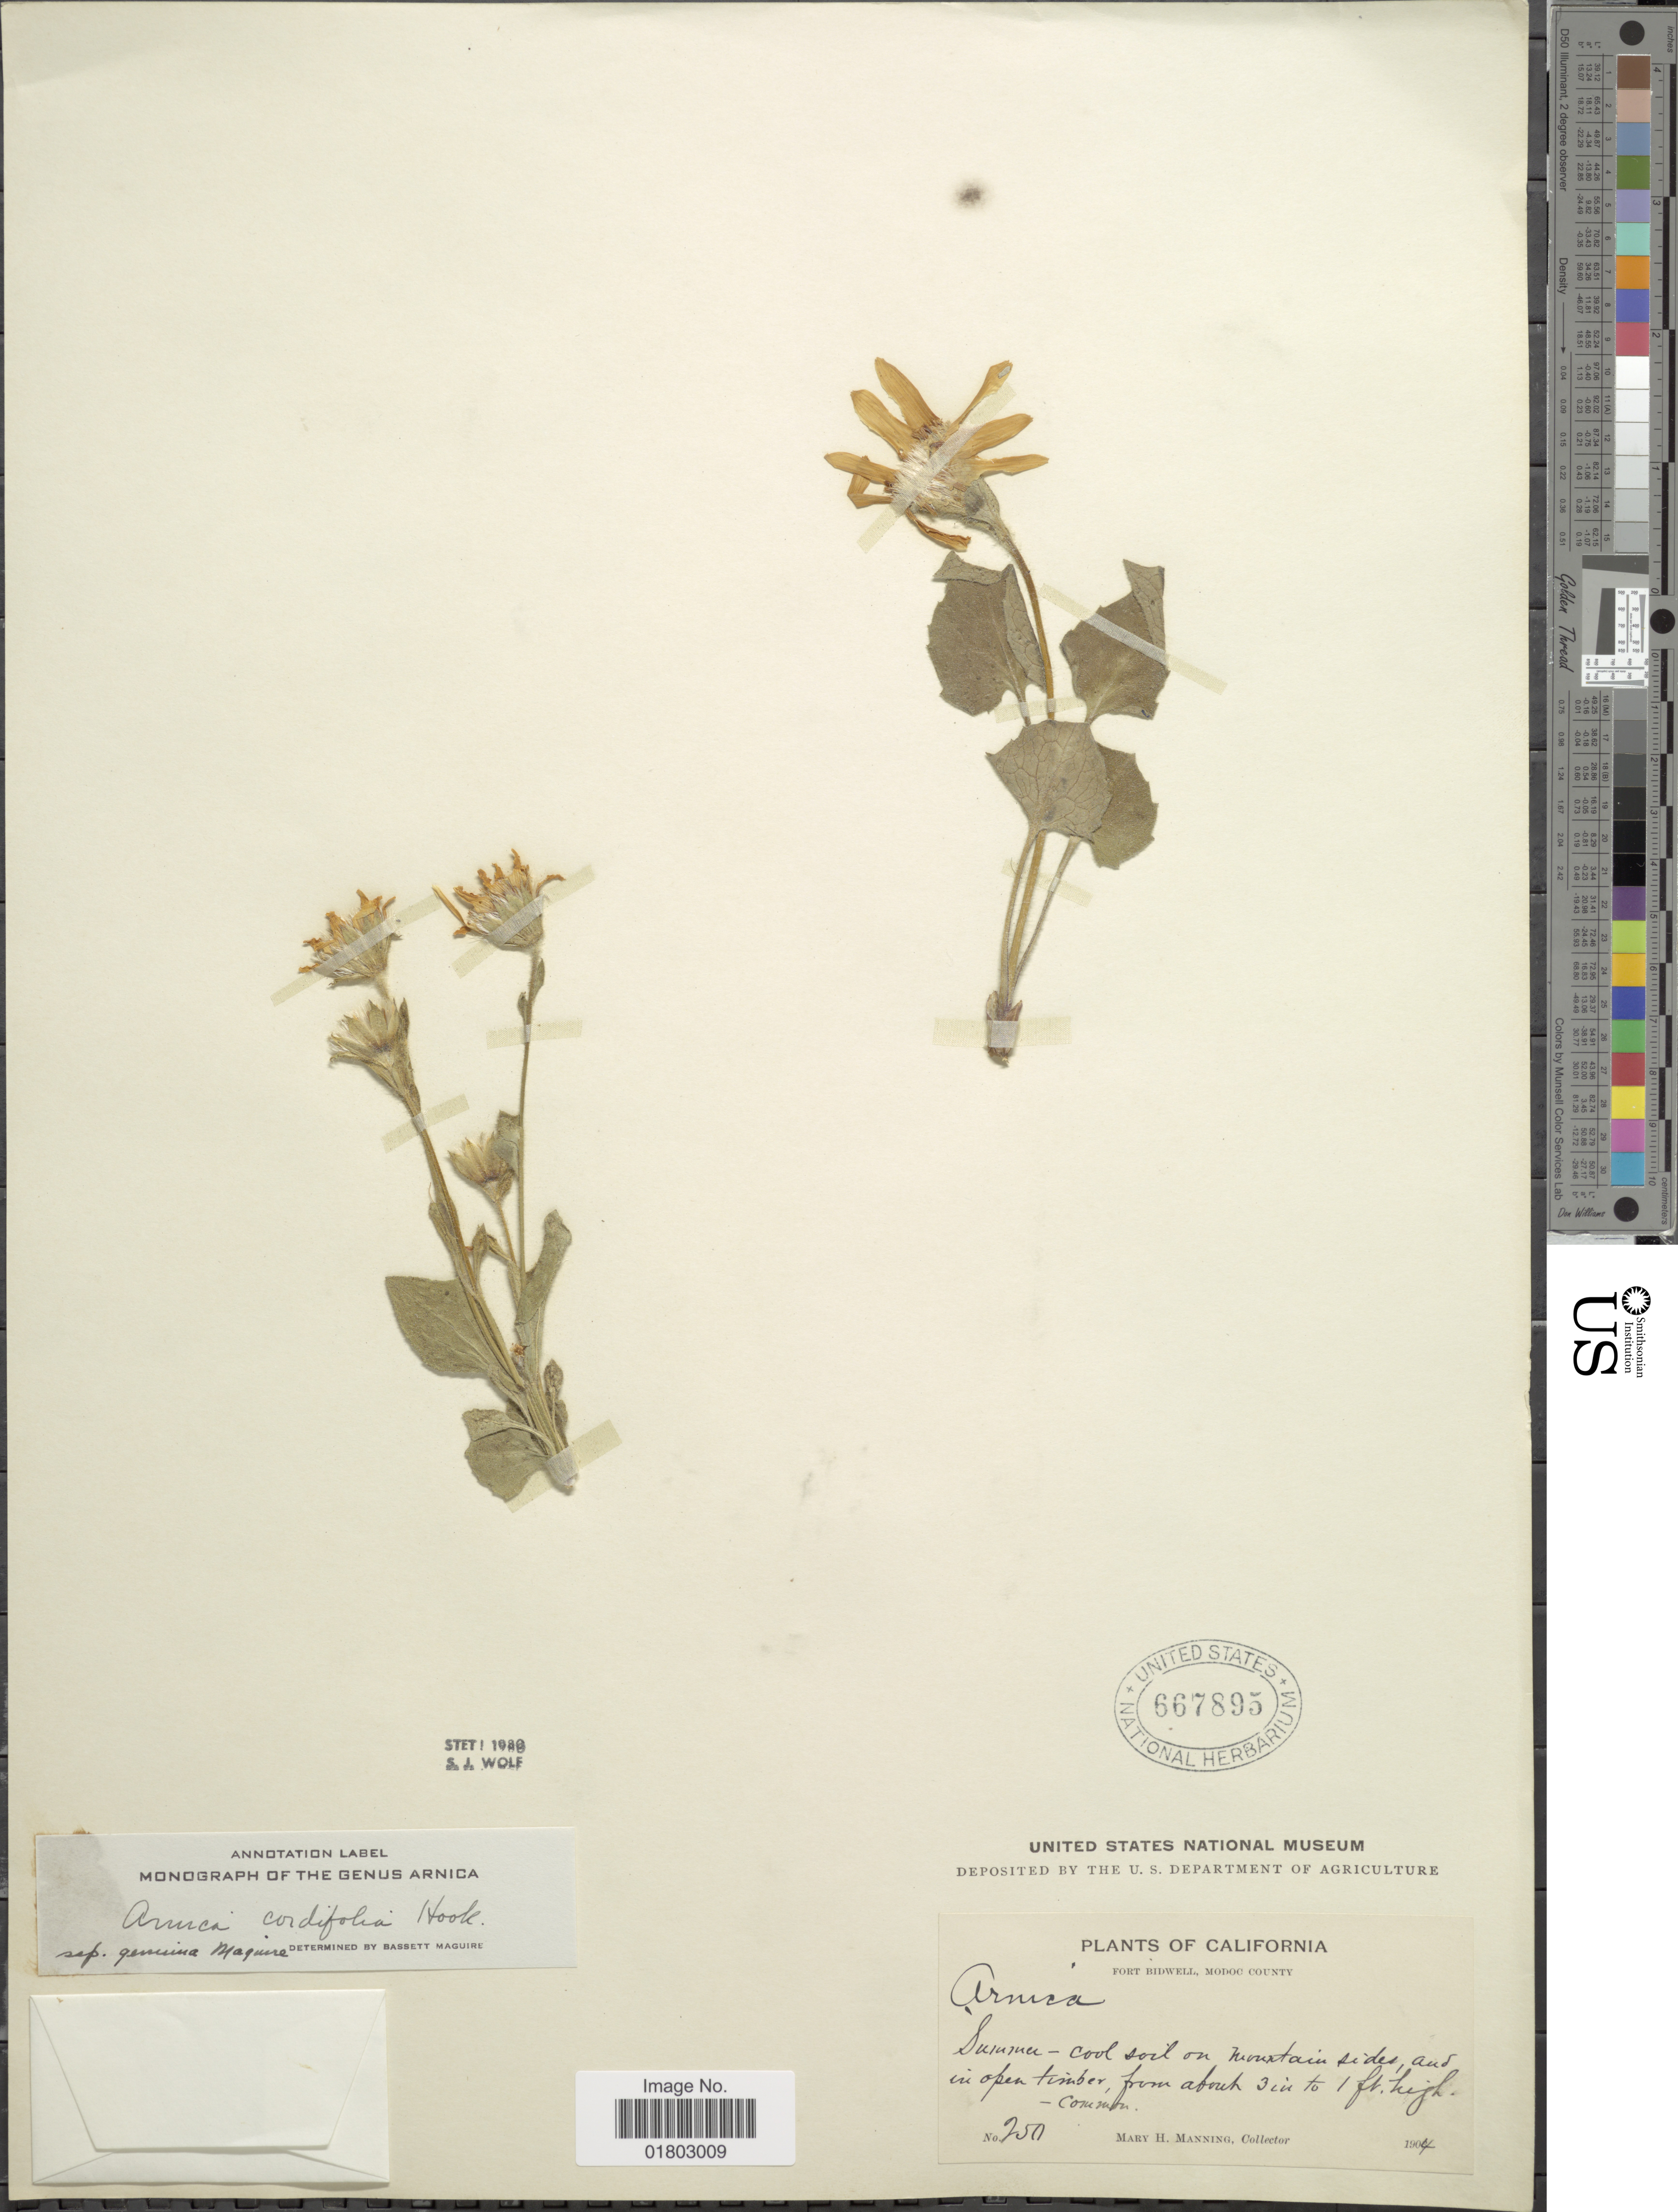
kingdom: Plantae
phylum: Tracheophyta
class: Magnoliopsida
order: Asterales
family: Asteraceae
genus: Arnica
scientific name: Arnica cordifolia subsp. genuina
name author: Maguire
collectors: M. Manning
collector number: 250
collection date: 1904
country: United States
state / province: California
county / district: Modoc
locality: Fort Bidwell, Modoc County, Summer - cool soil on mountain sides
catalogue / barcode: US 667895